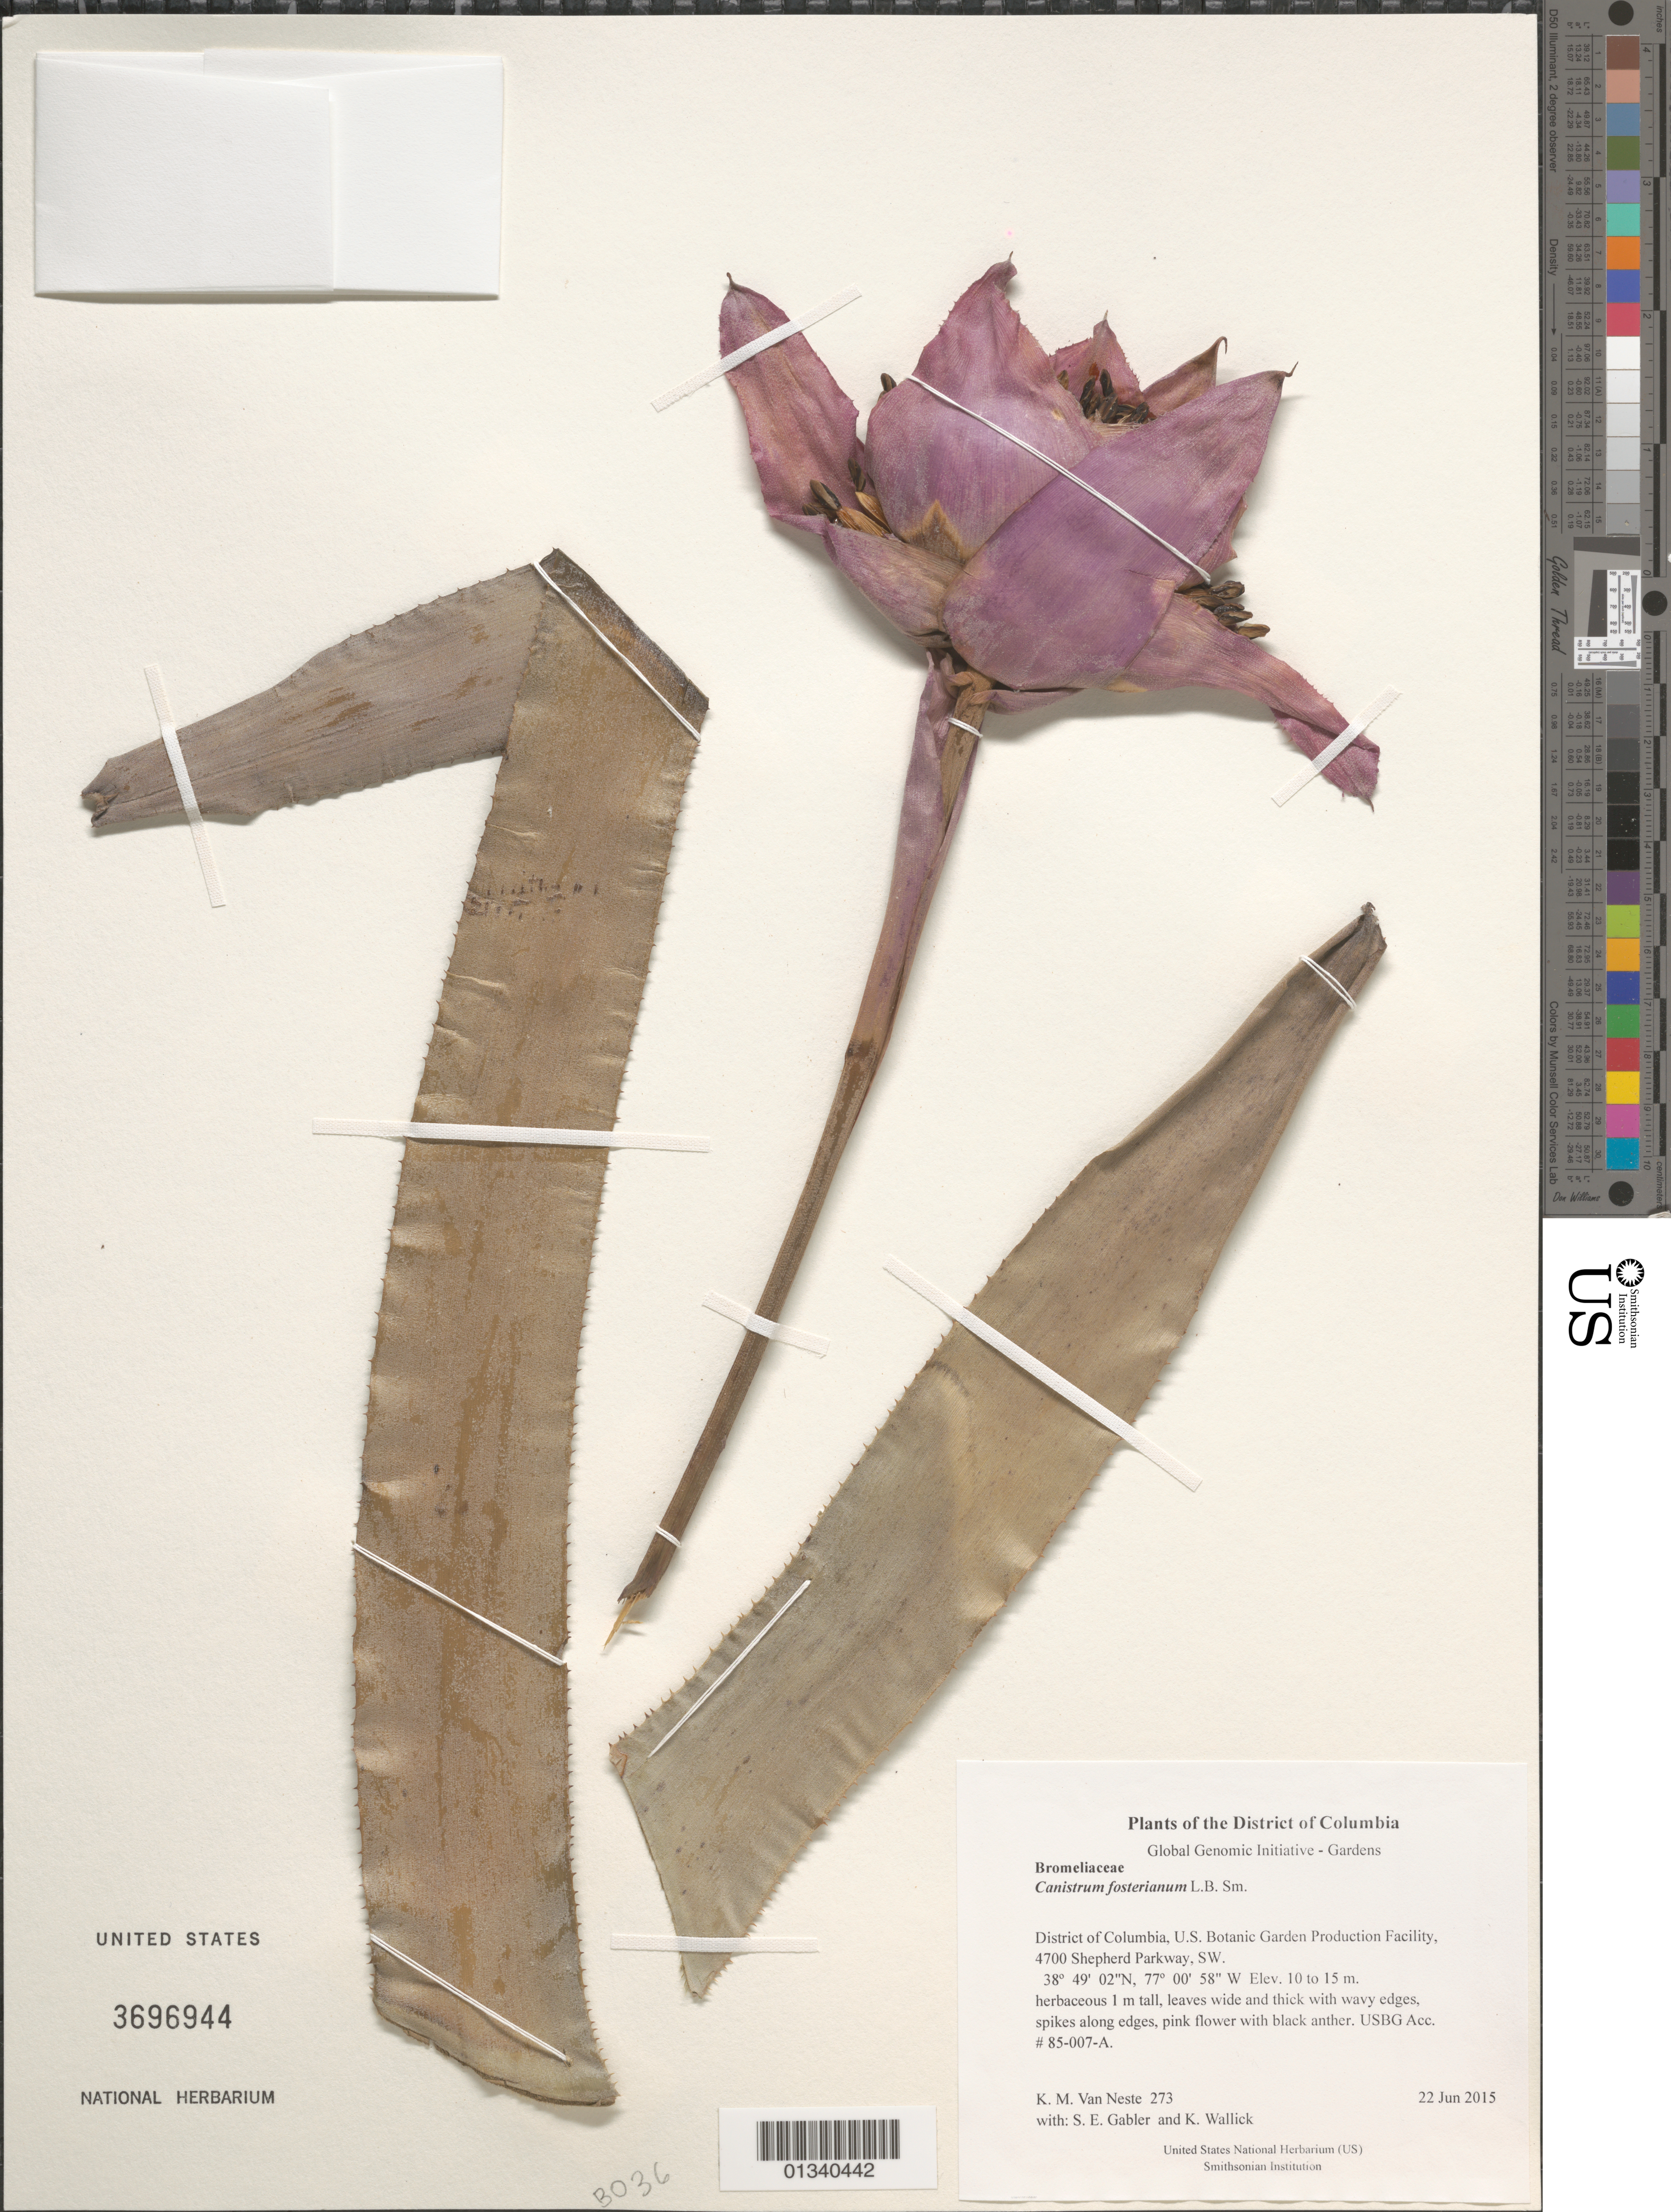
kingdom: Plantae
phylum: Tracheophyta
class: Liliopsida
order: Poales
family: Bromeliaceae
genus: Canistrum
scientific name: Canistrum fosterianum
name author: L.B. Sm.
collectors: K. M. Van Neste, S. E. Gabler & K. Wallick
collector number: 273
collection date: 2015-06-22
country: United States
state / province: District of Columbia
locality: U.S. Botanic Garden Production Facility, 4700 Shepherd Parkway, SW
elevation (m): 10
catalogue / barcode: US 3696944